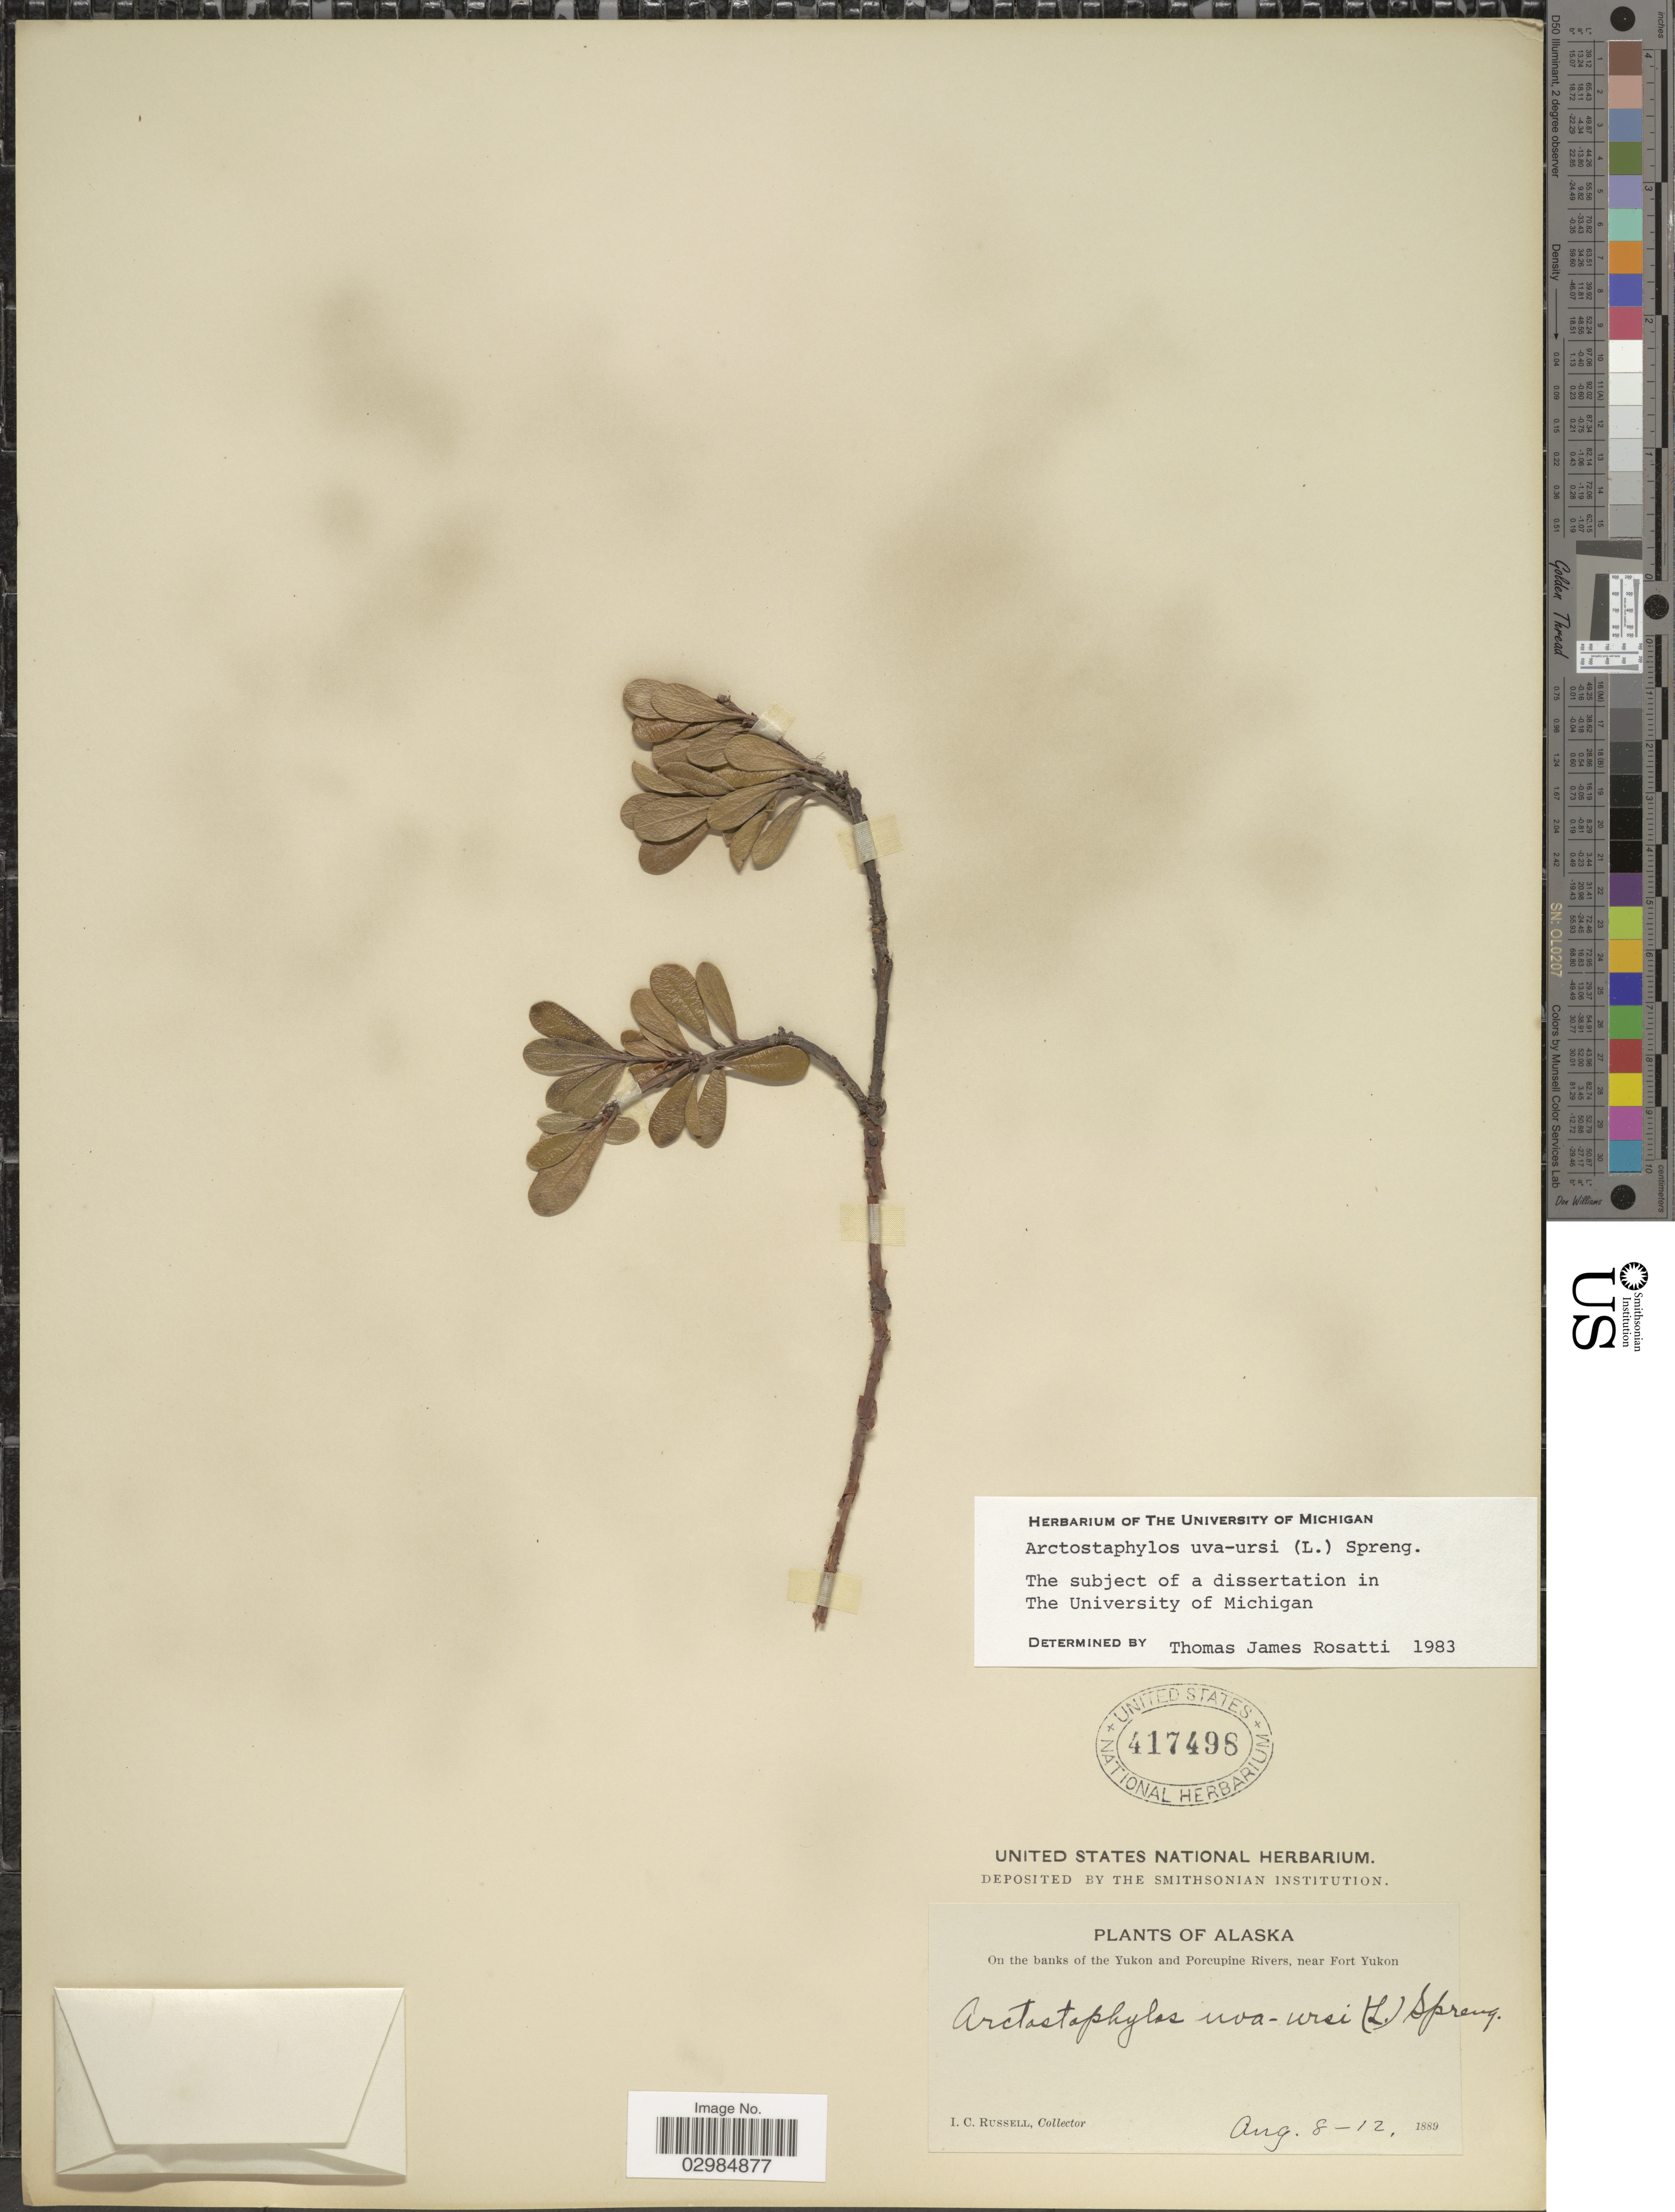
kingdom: Plantae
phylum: Tracheophyta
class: Magnoliopsida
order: Ericales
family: Ericaceae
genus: Arctostaphylos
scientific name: Arctostaphylos uva-ursi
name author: (L.) Spreng.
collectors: I. C. Russell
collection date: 1889-08-08/1889-08-12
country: United States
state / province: Alaska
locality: On the banks of the Yukon and Porcupine Rivers, near Fort Yukon.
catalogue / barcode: US 417498